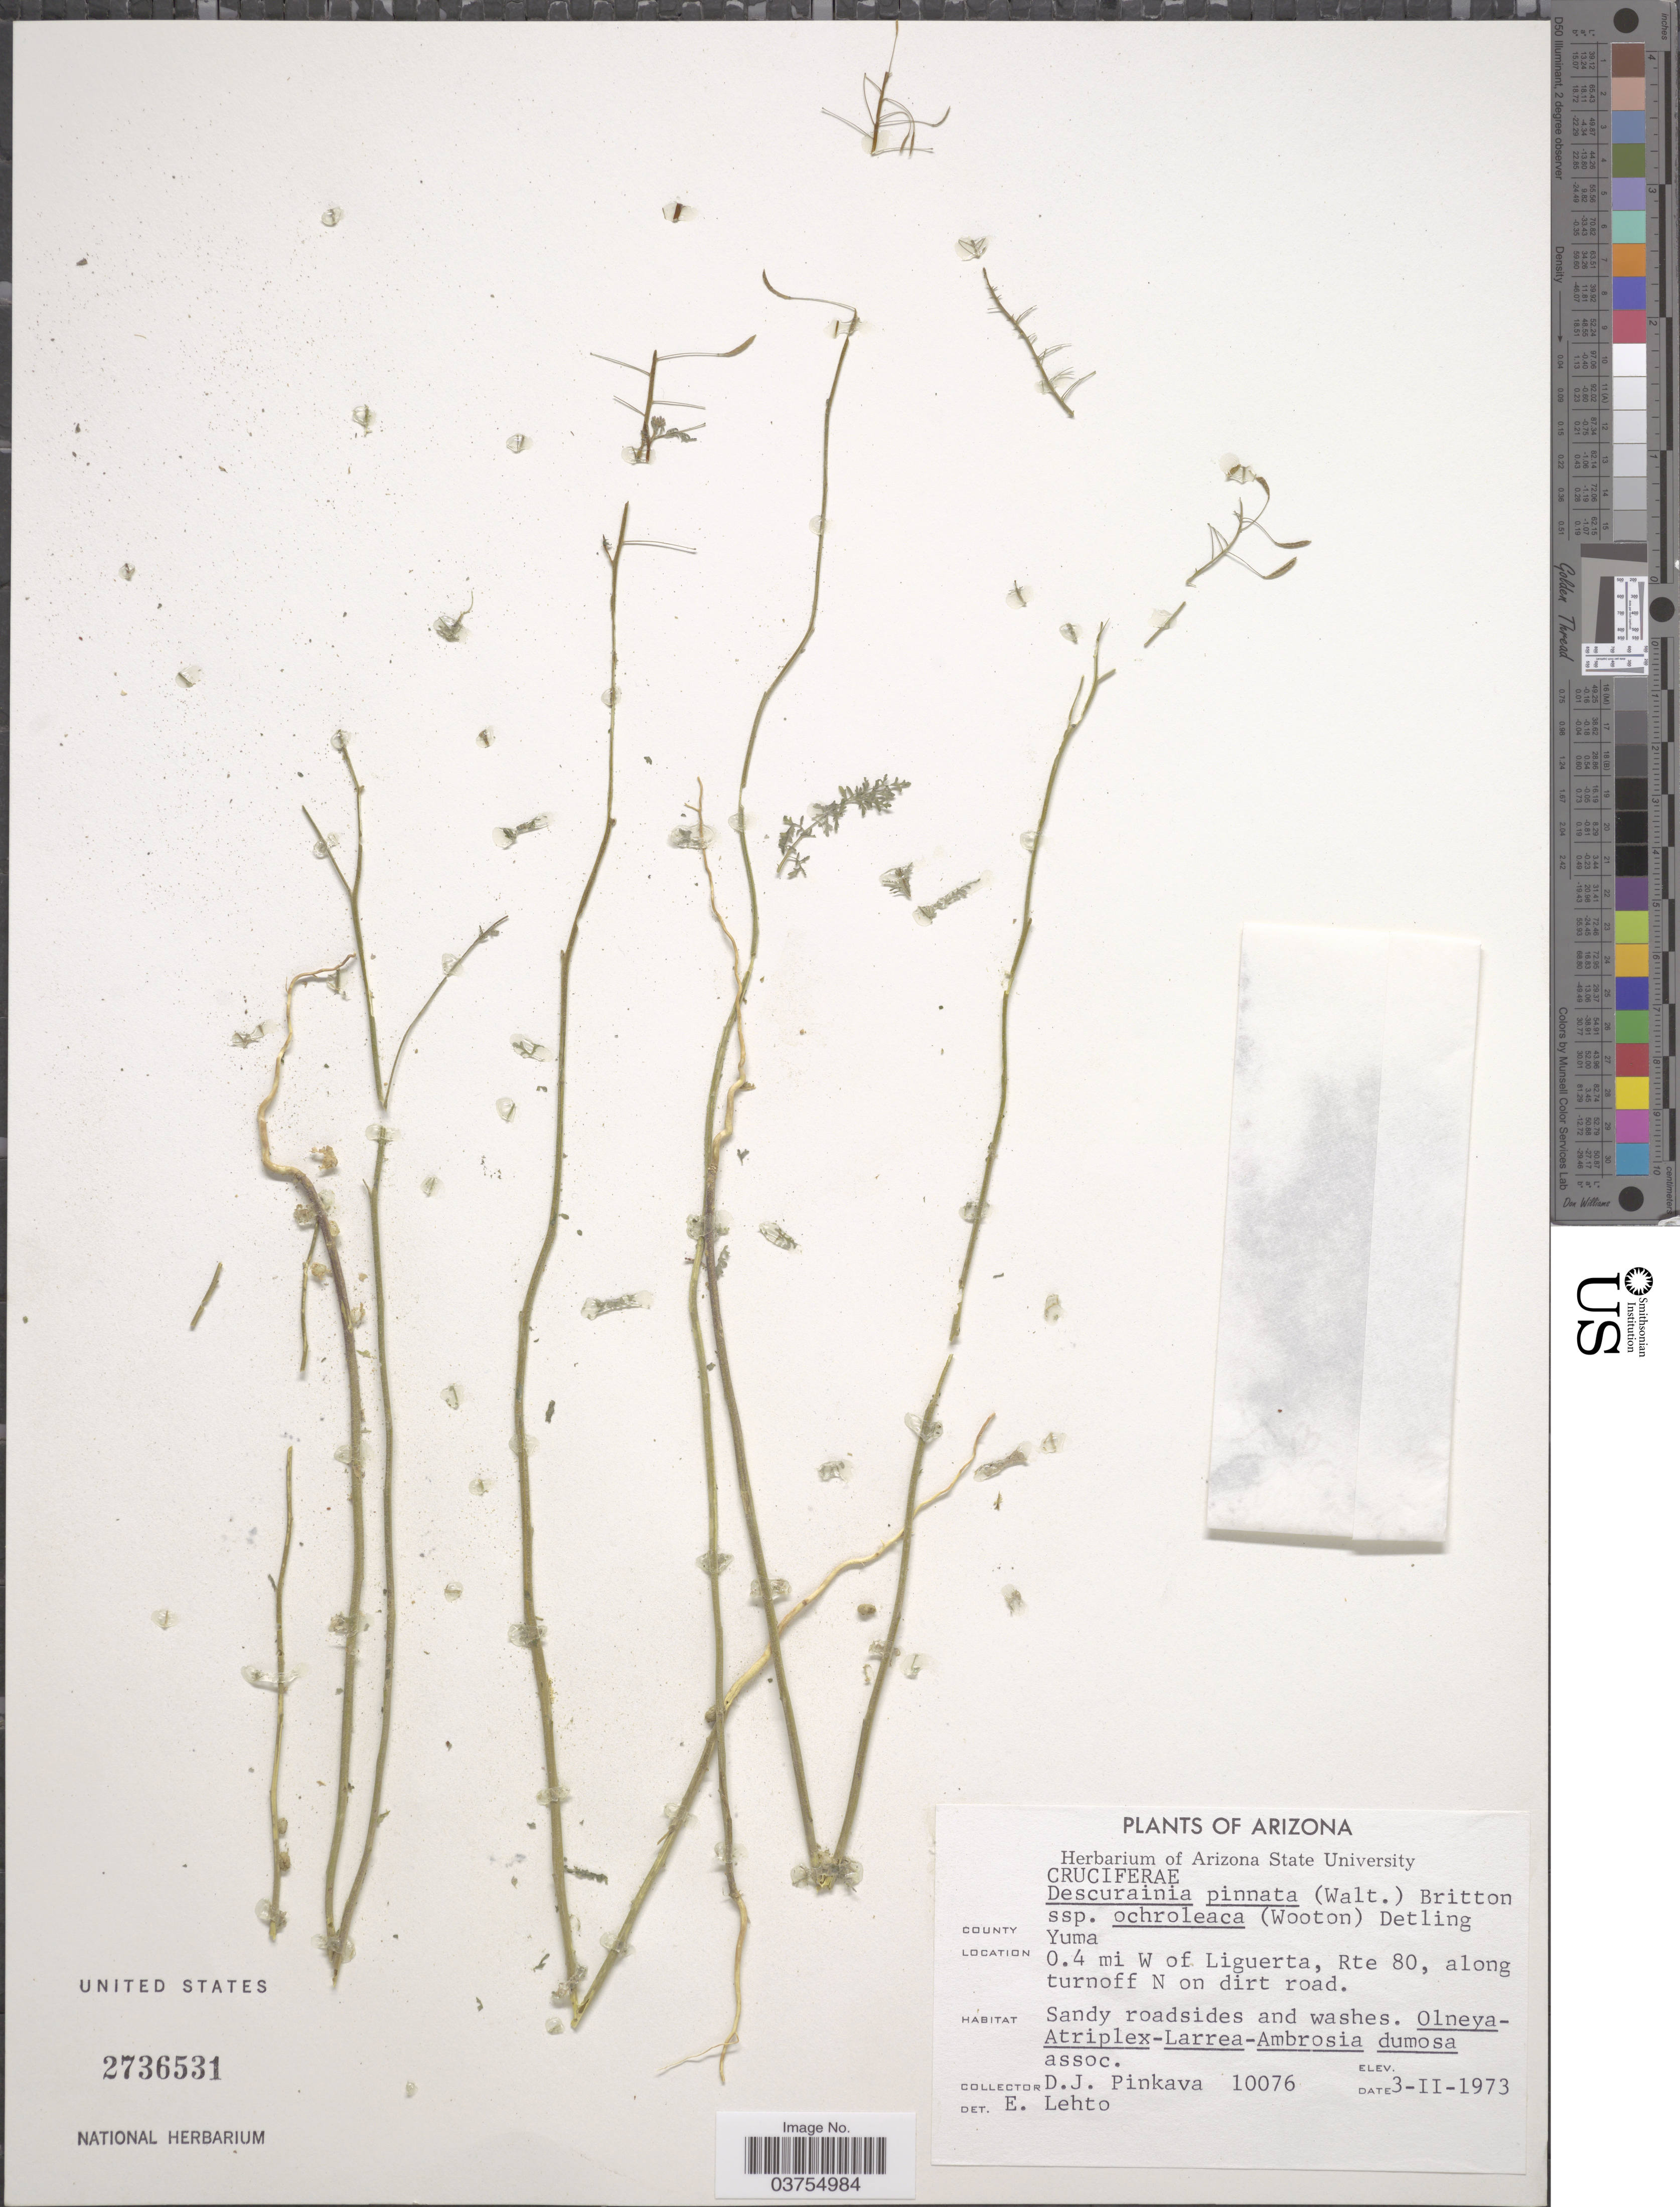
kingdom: Plantae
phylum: Tracheophyta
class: Magnoliopsida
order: Brassicales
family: Brassicaceae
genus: Descurainia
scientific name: Descurainia pinnata subsp. ochroleuca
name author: (Wooton) Detling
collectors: D. J. Pinkava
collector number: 10076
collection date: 1973-02-03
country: United States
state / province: Arizona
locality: County Yuma. 0.4 mi W of Liguerta, Rte 80, along turnoff N on dirt road.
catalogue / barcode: US 2736531